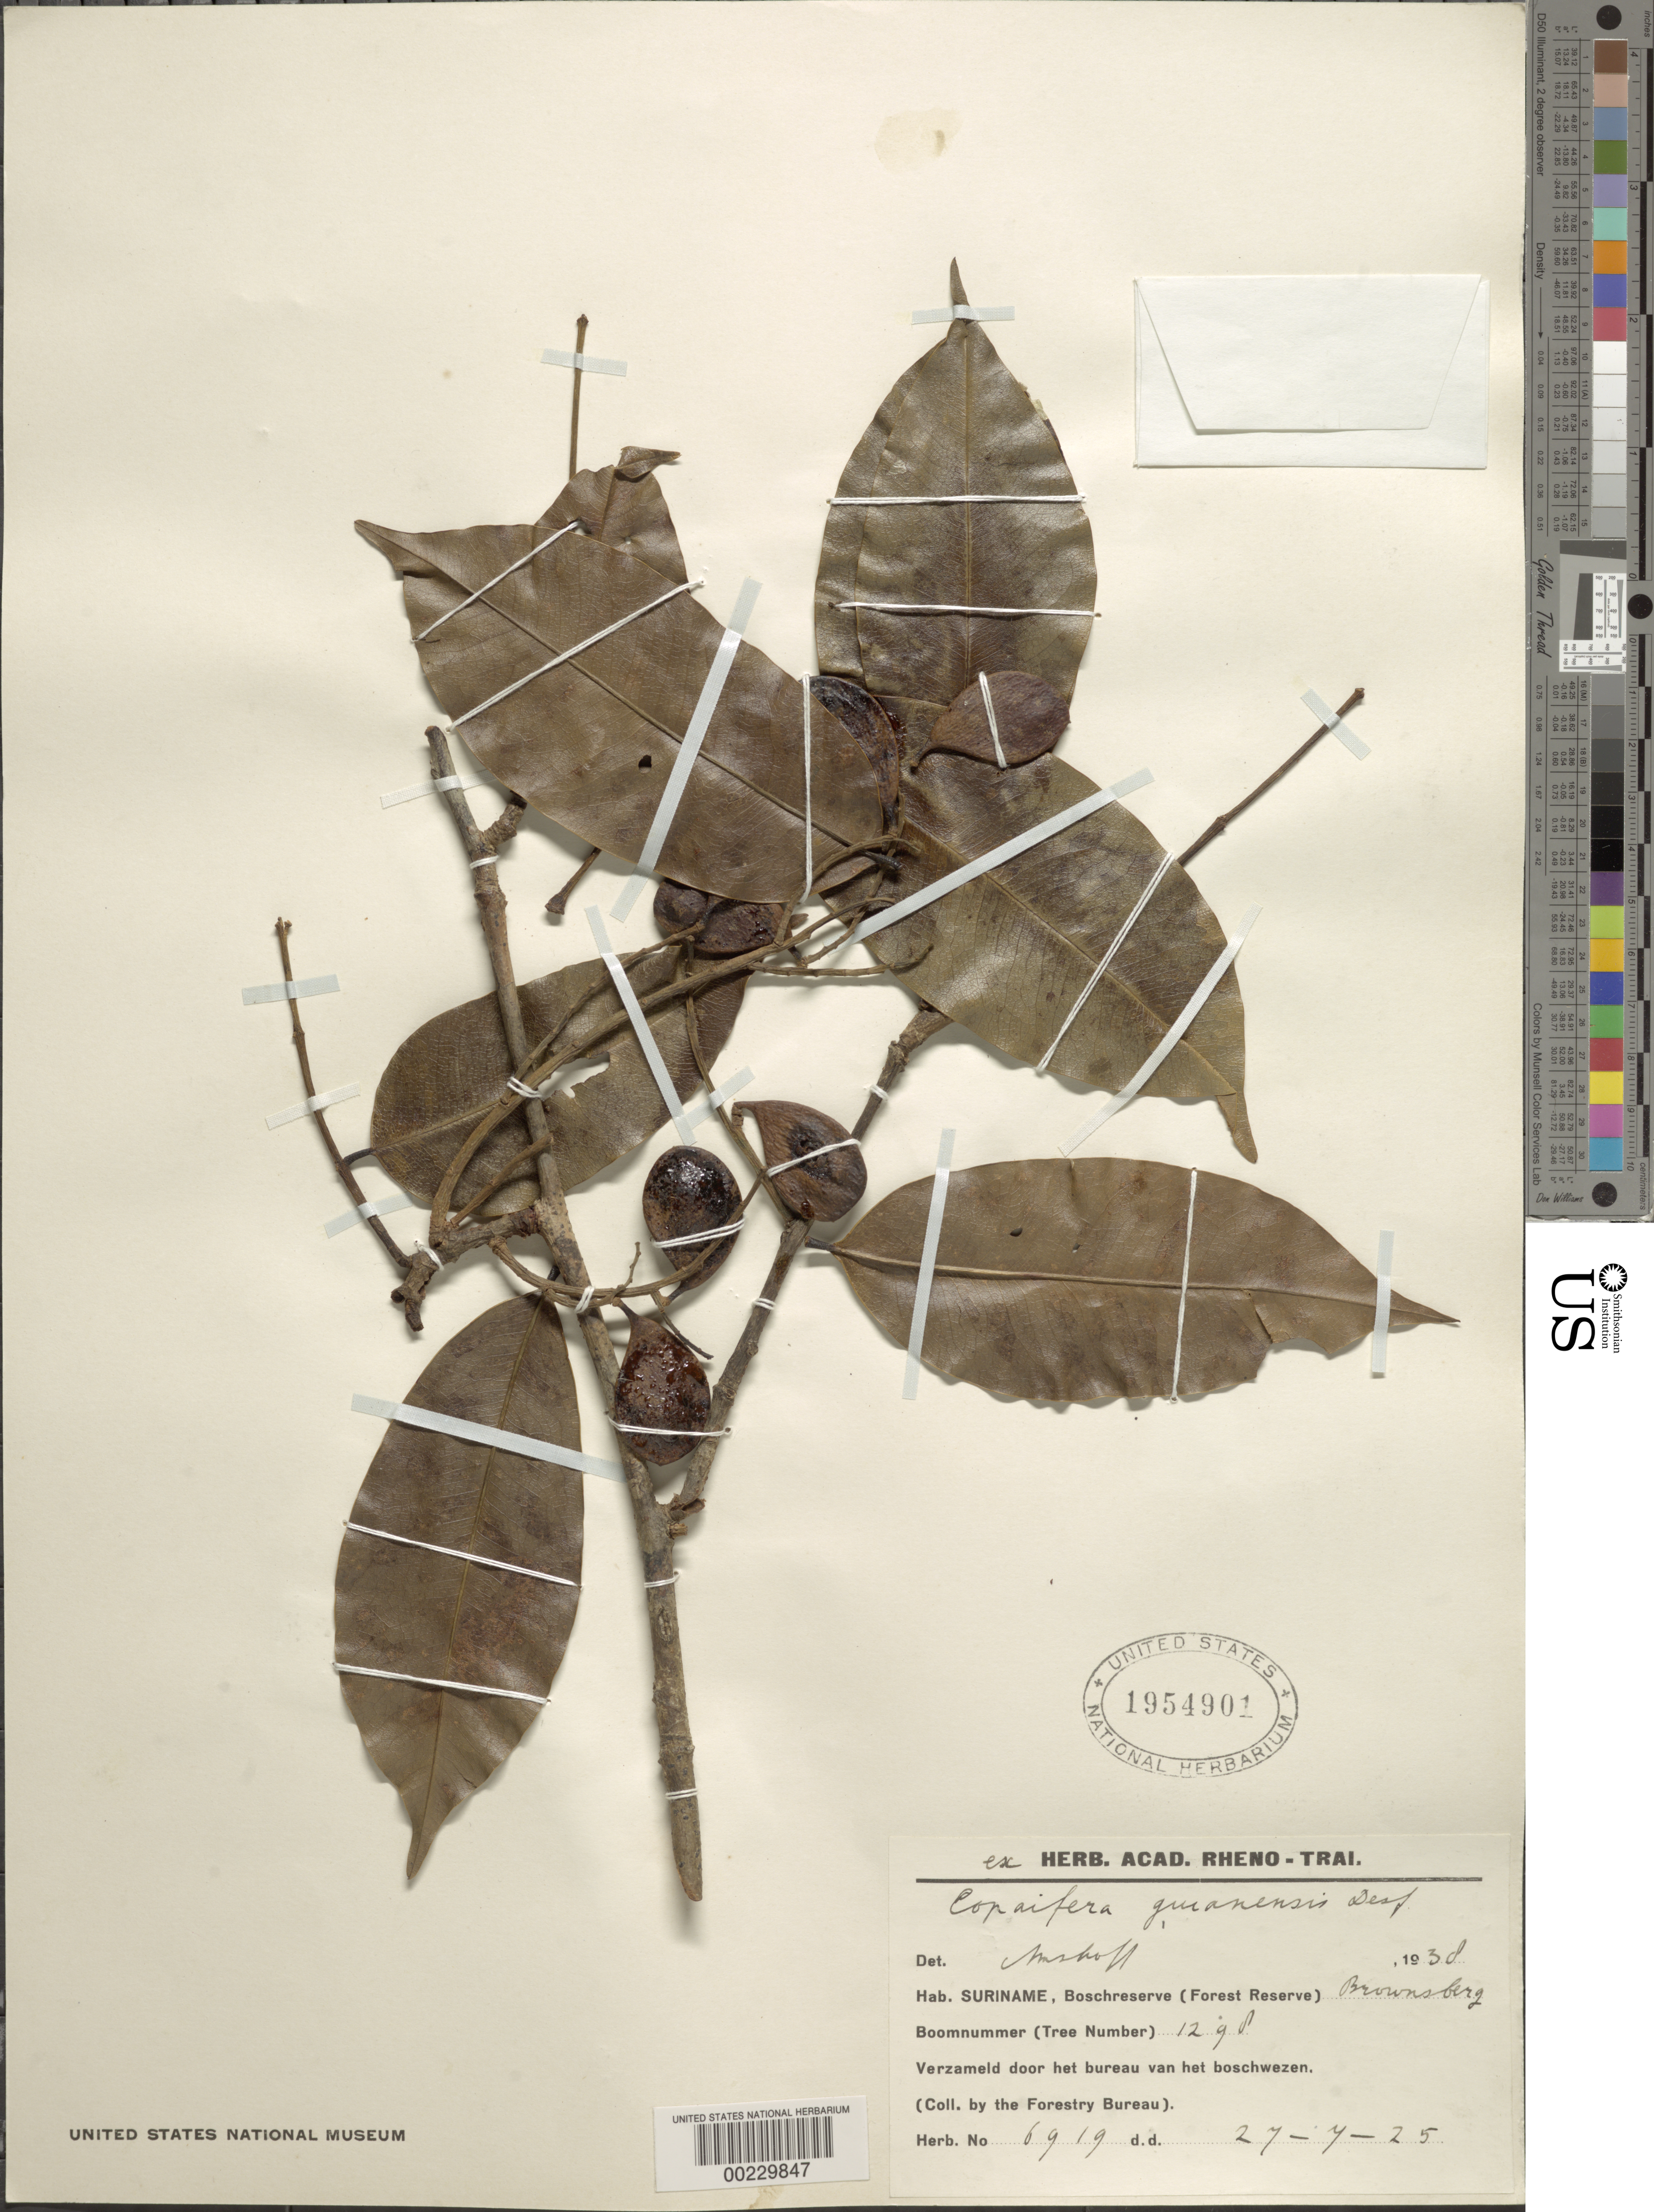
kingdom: Plantae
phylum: Tracheophyta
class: Magnoliopsida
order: Fabales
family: Fabaceae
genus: Copaifera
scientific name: Copaifera guyanensis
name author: Desf.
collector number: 6919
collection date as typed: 27 Jul 1925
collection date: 1925-07-27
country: Suriname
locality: Brownsberg forest reserve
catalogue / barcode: US 1954901